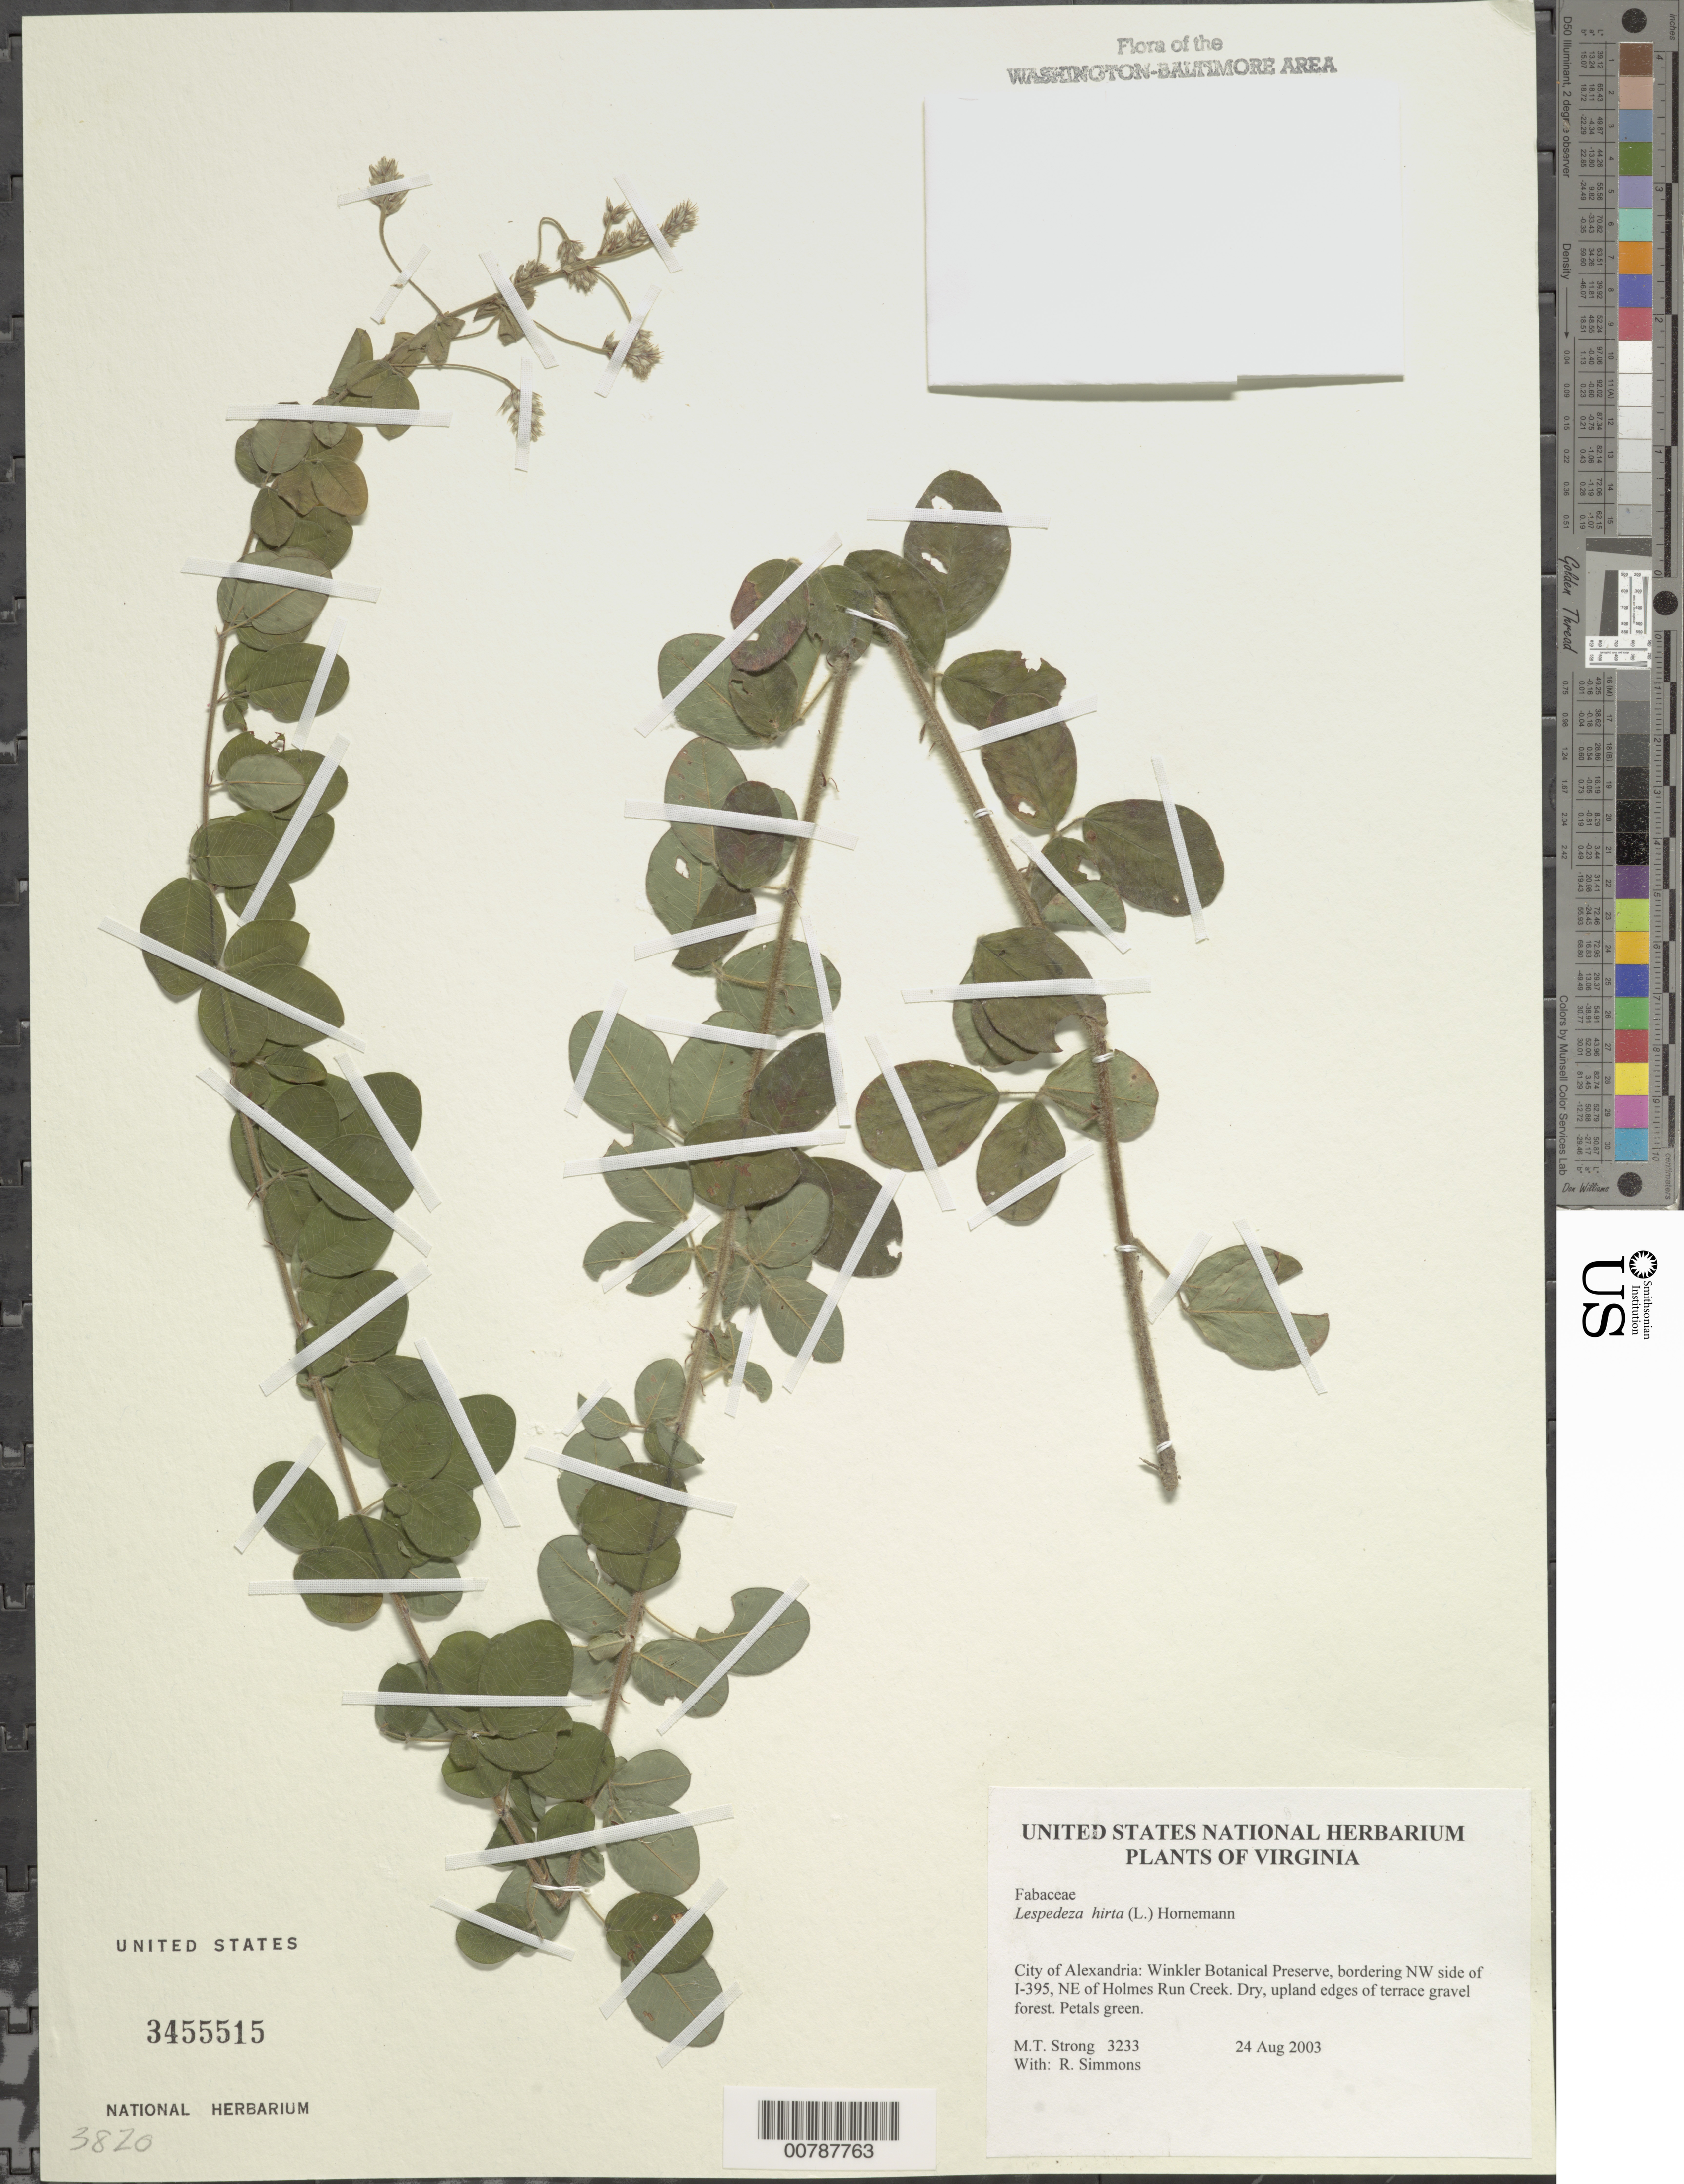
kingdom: Plantae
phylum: Tracheophyta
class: Magnoliopsida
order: Fabales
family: Fabaceae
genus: Lespedeza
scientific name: Lespedeza hirta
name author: (L.) Hornem.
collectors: M. T. Strong & R. Simmons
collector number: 3233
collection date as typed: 24 Aug 2003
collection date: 2003-08-24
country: United States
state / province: Virginia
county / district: City of Alexandria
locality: Winkler Botanical Preserve, bordering NW side of I-395, NE of Holmes Run Creek.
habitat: Dry, upland edges of terrace gravel forest.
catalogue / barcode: US 3455515